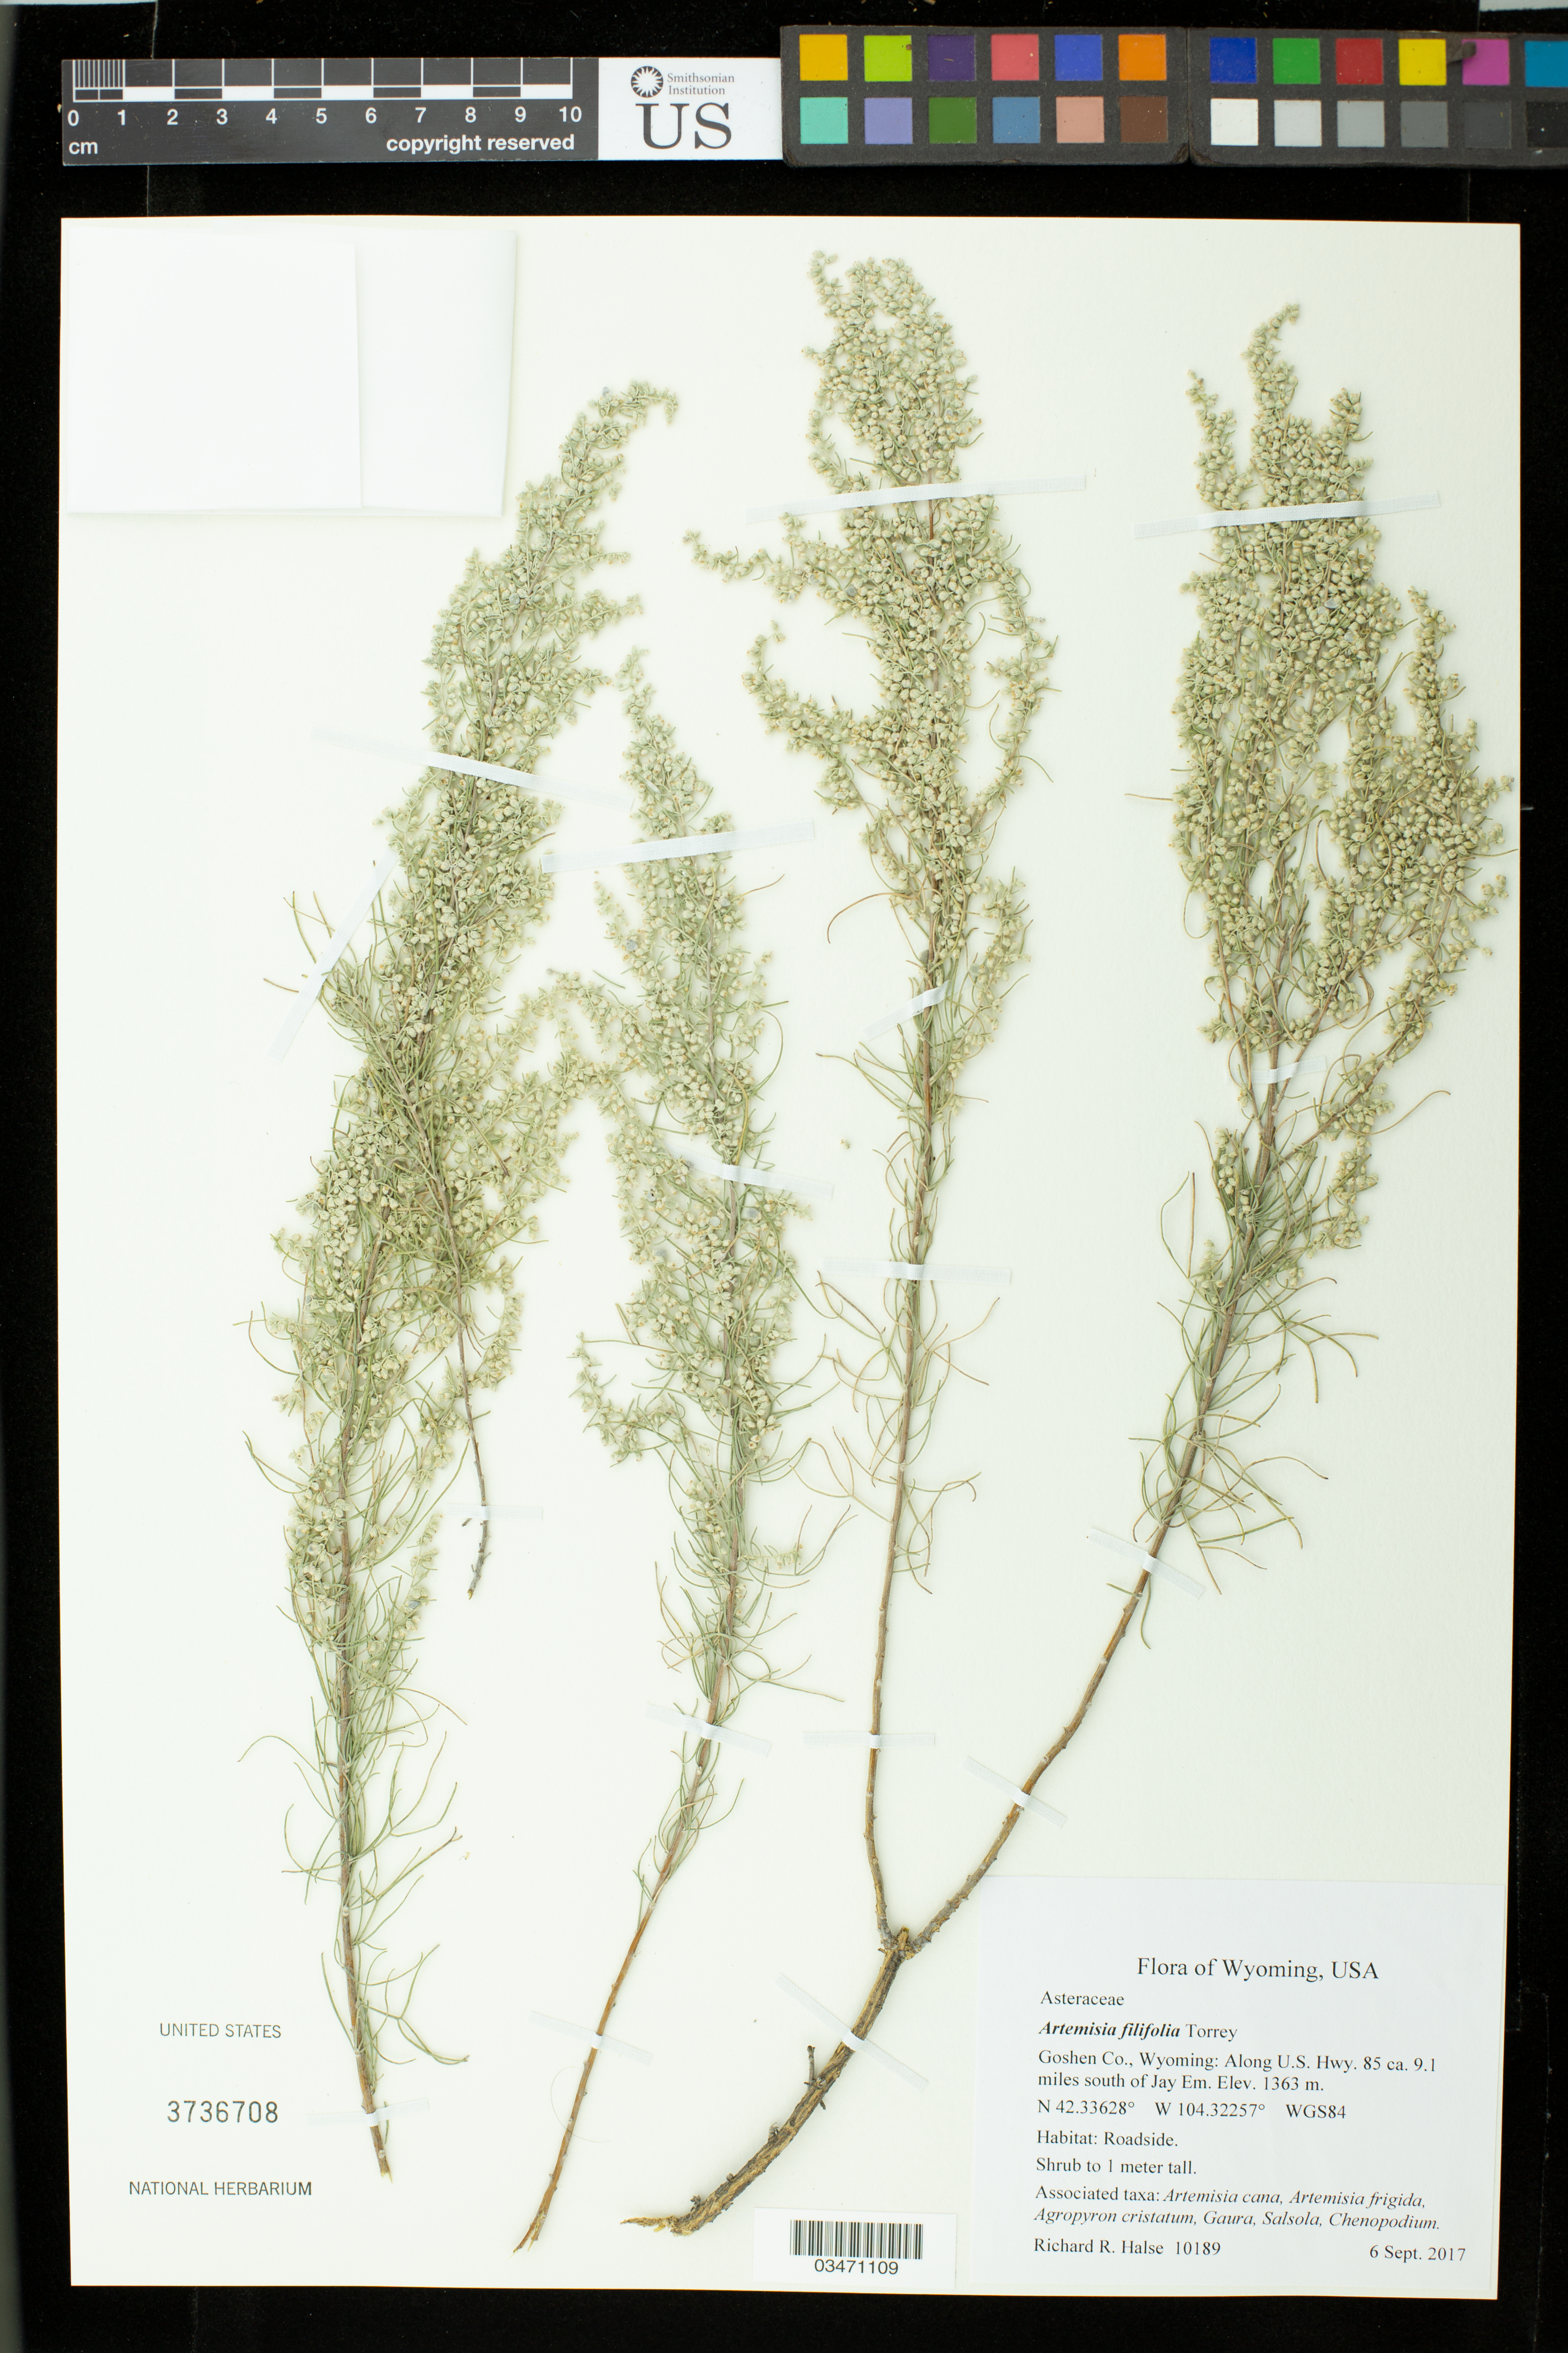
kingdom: Plantae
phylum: Tracheophyta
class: Magnoliopsida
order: Asterales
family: Asteraceae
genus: Artemisia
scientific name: Artemisia filifolia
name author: Torr.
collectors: R. Halse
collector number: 10189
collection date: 2017-09-06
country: United States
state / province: Wyoming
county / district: Goshen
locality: Along US Hwy 85, 9.1 mi. S of Jay Em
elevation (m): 1363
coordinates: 42.33628 N, 104.32257 W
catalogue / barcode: US 3736708